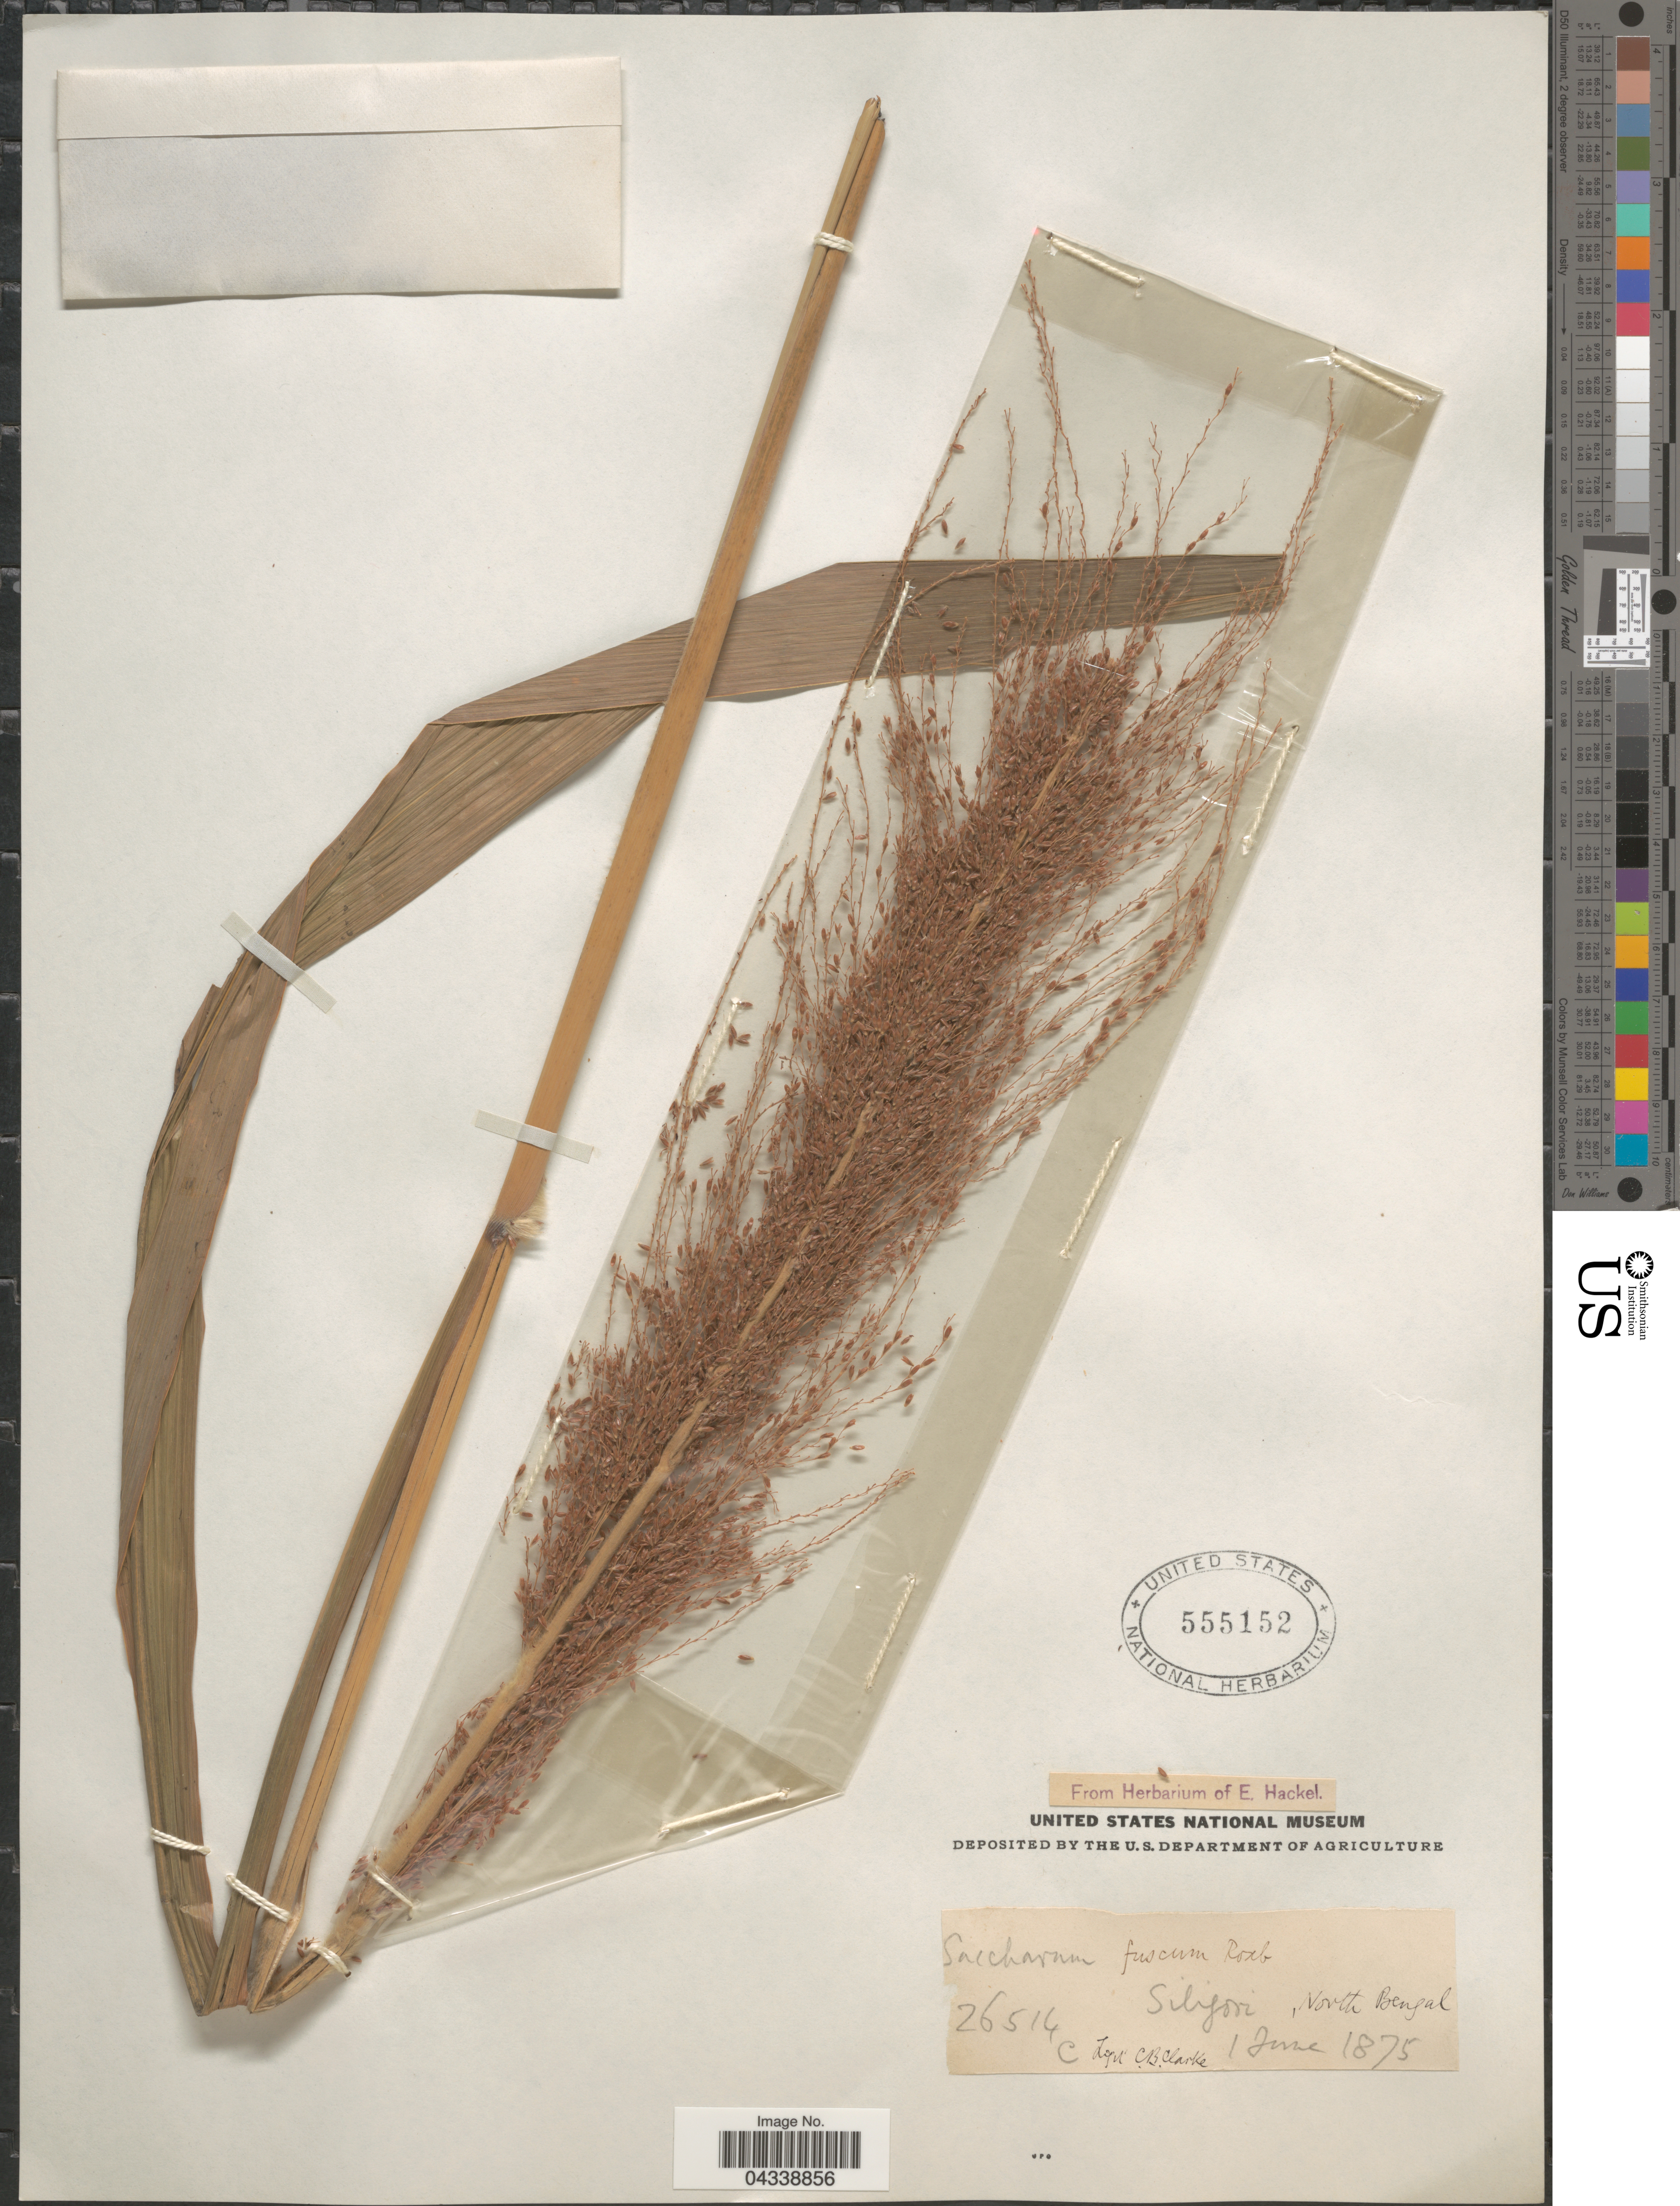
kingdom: Plantae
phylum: Tracheophyta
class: Liliopsida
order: Poales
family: Poaceae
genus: Sclerostachya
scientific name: Sclerostachya fusca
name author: A. Camus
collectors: C. B. Clarke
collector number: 26514C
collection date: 1875-06-01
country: India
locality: Siligori, North Bengal.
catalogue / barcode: US 555152